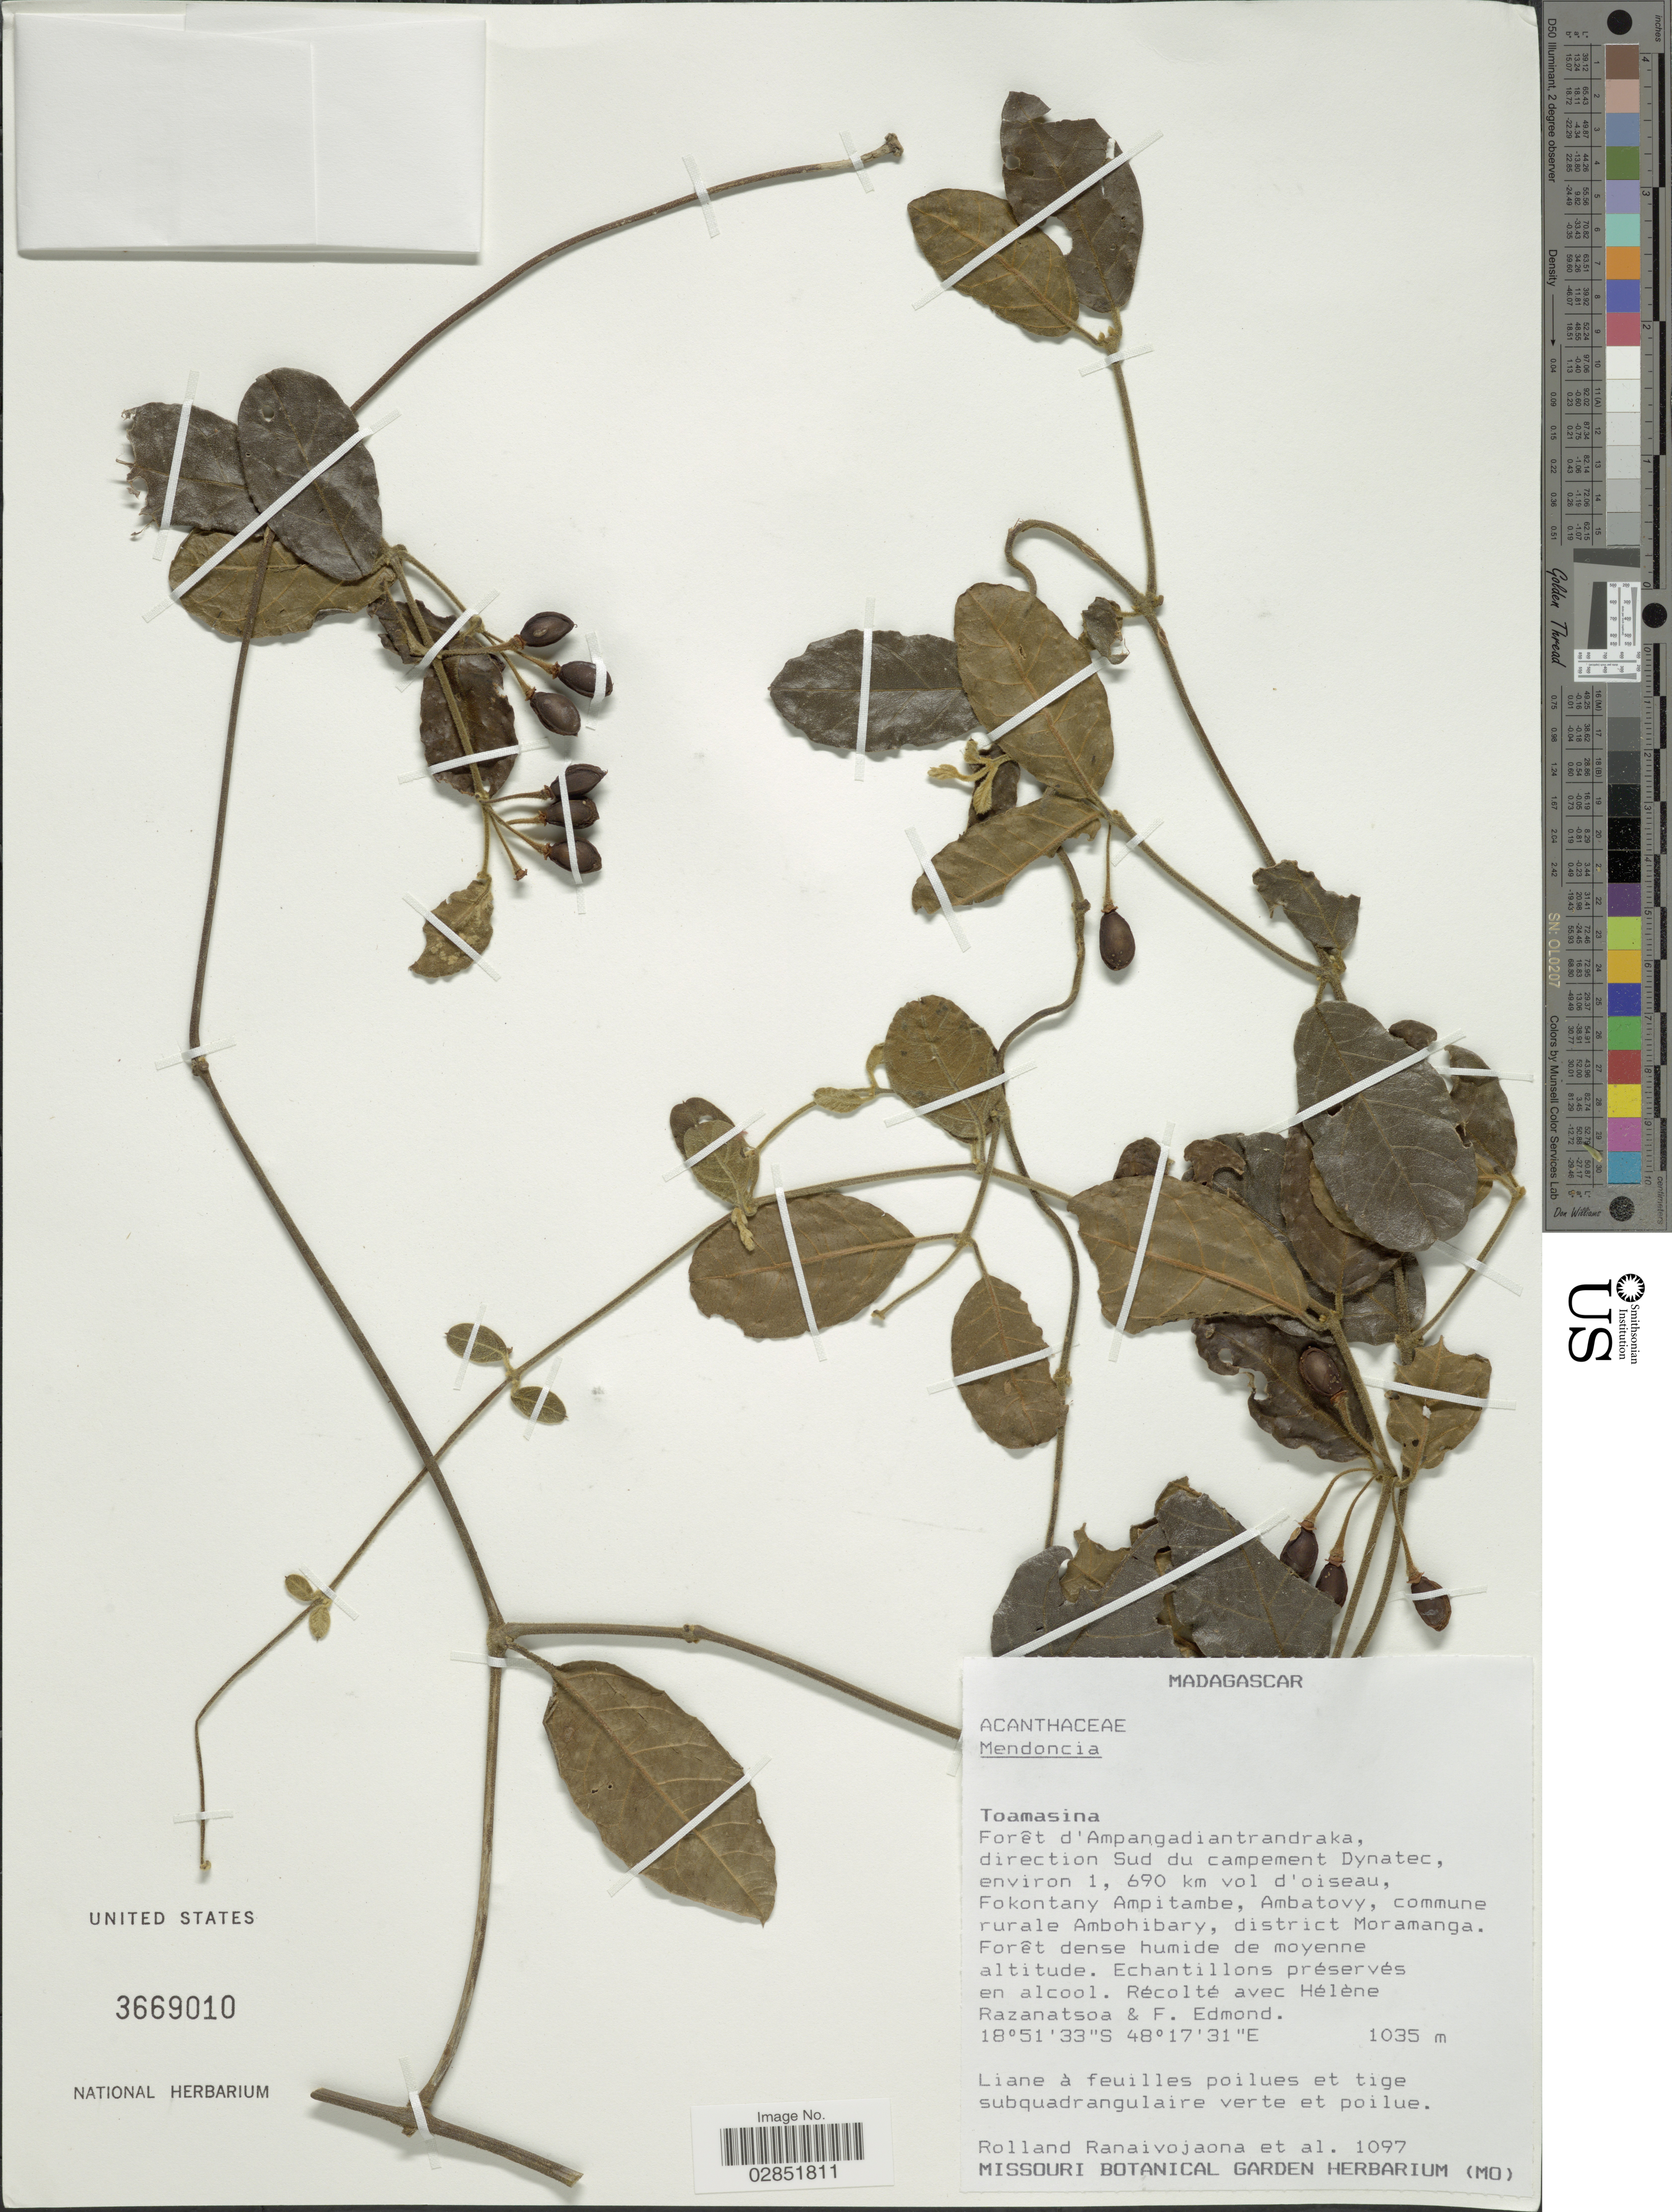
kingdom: Plantae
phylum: Tracheophyta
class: Magnoliopsida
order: Lamiales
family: Acanthaceae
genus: Mendoncia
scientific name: Mendoncia sp.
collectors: R. Ranaivojaona, H. Razanatsoa & F. Edmond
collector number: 1097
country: Madagascar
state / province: Alaotra Mangoro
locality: Forêt d'Ampangadiantrandraka, direction Sud du campement Dynatec, environ 1, 690 km vol d'oiseau, Fokontany Ampitambe, Ambatovy, commune rurale Ambohibary, district Moramanga.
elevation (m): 1035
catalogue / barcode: US 3669010